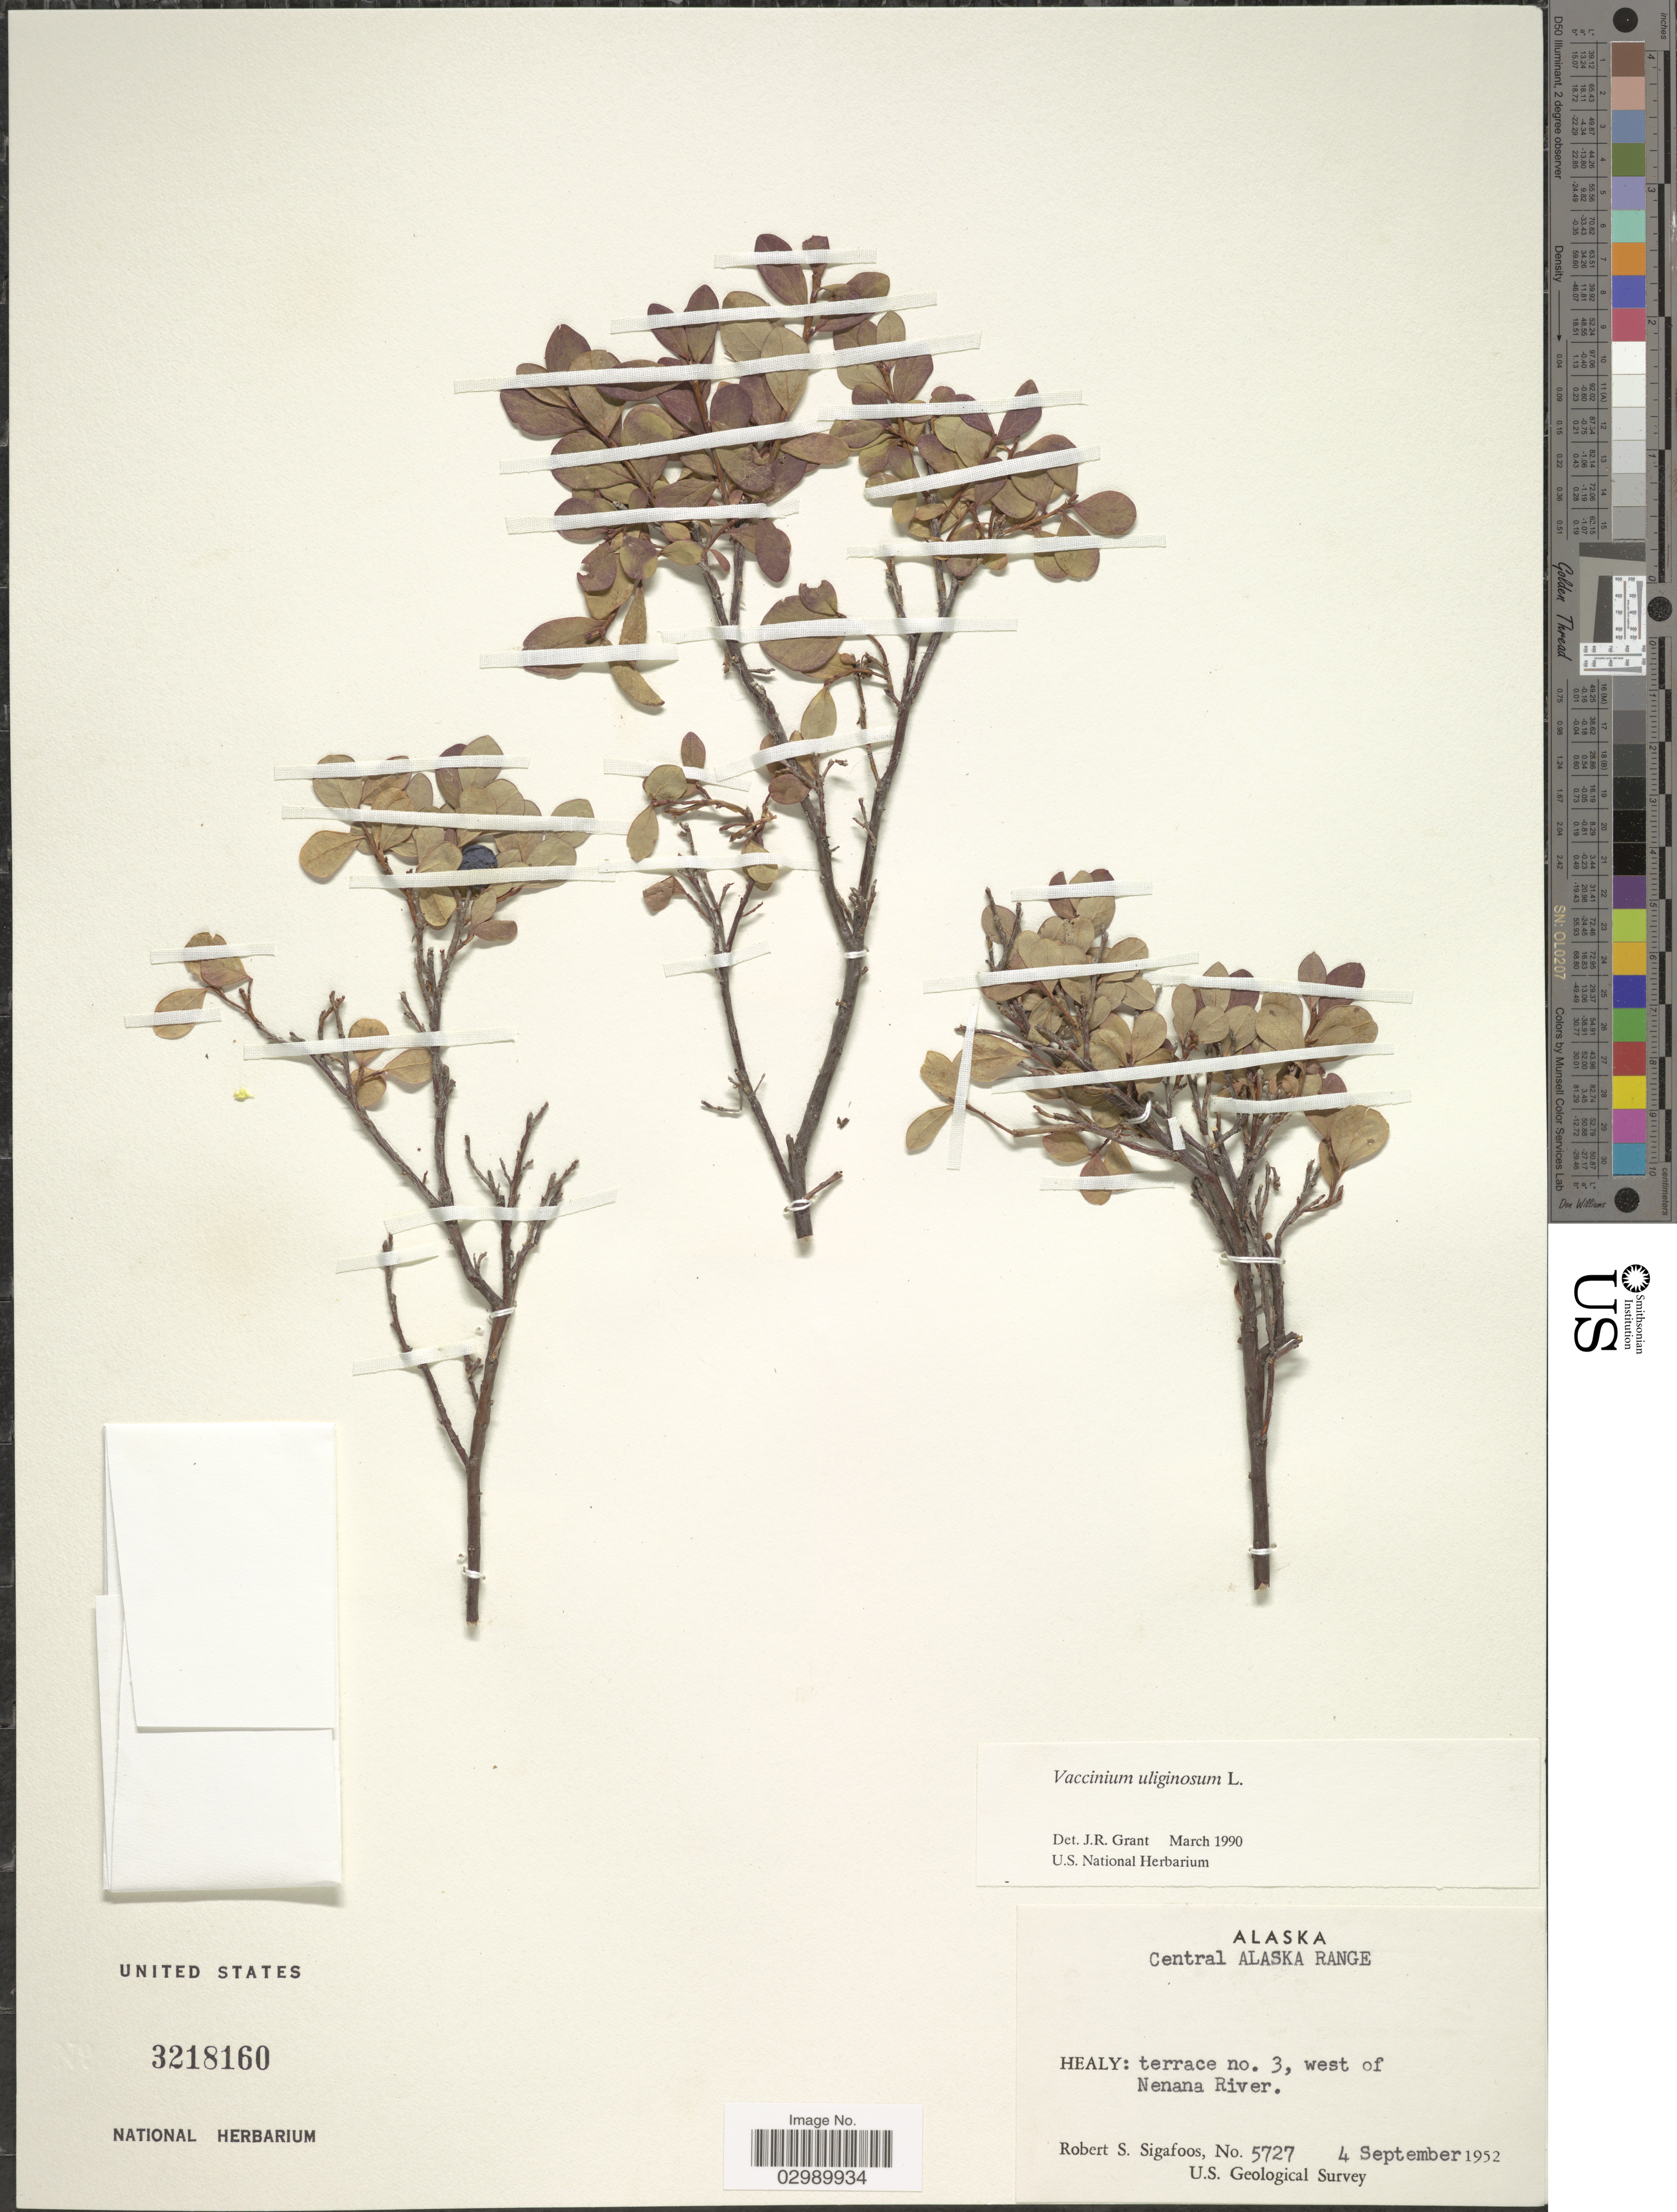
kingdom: Plantae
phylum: Tracheophyta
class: Magnoliopsida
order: Ericales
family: Ericaceae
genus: Vaccinium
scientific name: Vaccinium uliginosum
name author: L.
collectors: R. Sigafoos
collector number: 5727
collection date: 1952-09-04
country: United States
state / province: Alaska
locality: Central Alaska Range, Healy, terrace no. 3 west of Nenana River.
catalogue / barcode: US 3218160